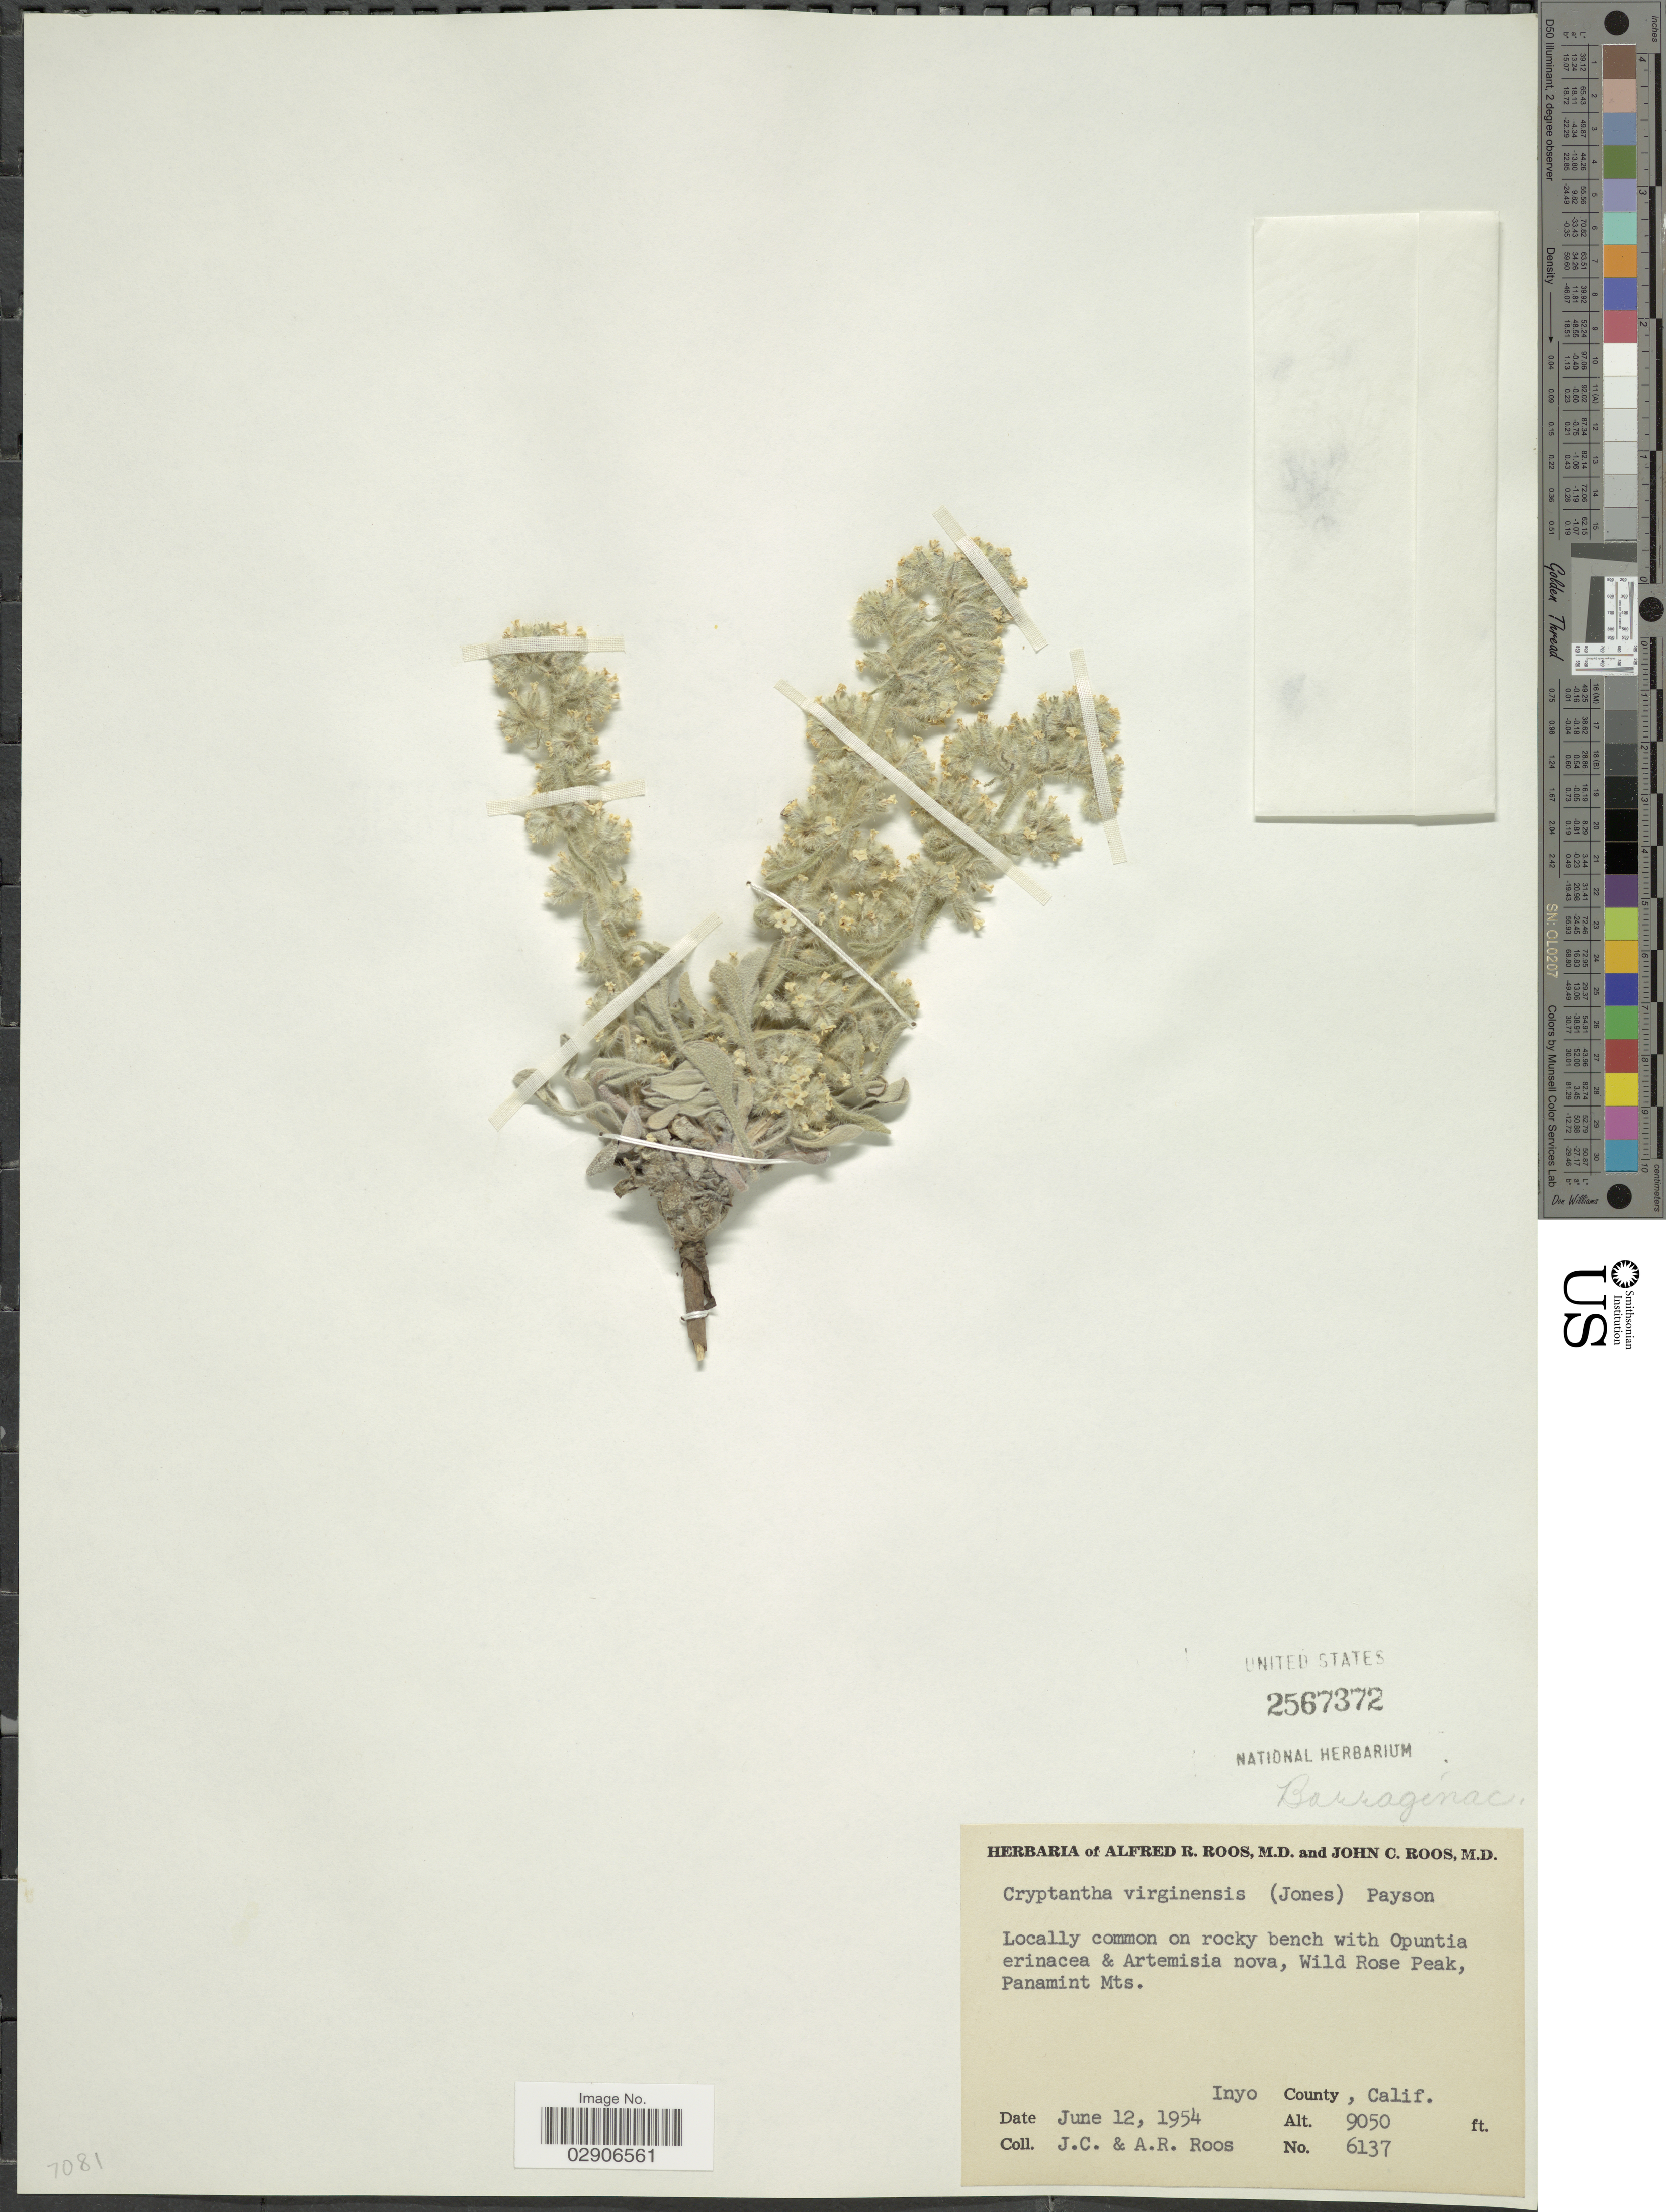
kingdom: Plantae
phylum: Tracheophyta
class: Magnoliopsida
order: Boraginales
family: Boraginaceae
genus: Oreocarya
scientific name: Oreocarya virginensis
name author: (M.E. Jones) J.F. Macbr.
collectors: J. C. Roos & A. R. Roos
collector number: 6137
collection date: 1954-06-12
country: United States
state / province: California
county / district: Inyo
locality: Wild Rose Peak, Panamint Mts. Inyo County, Calif.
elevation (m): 2758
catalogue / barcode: US 2567372